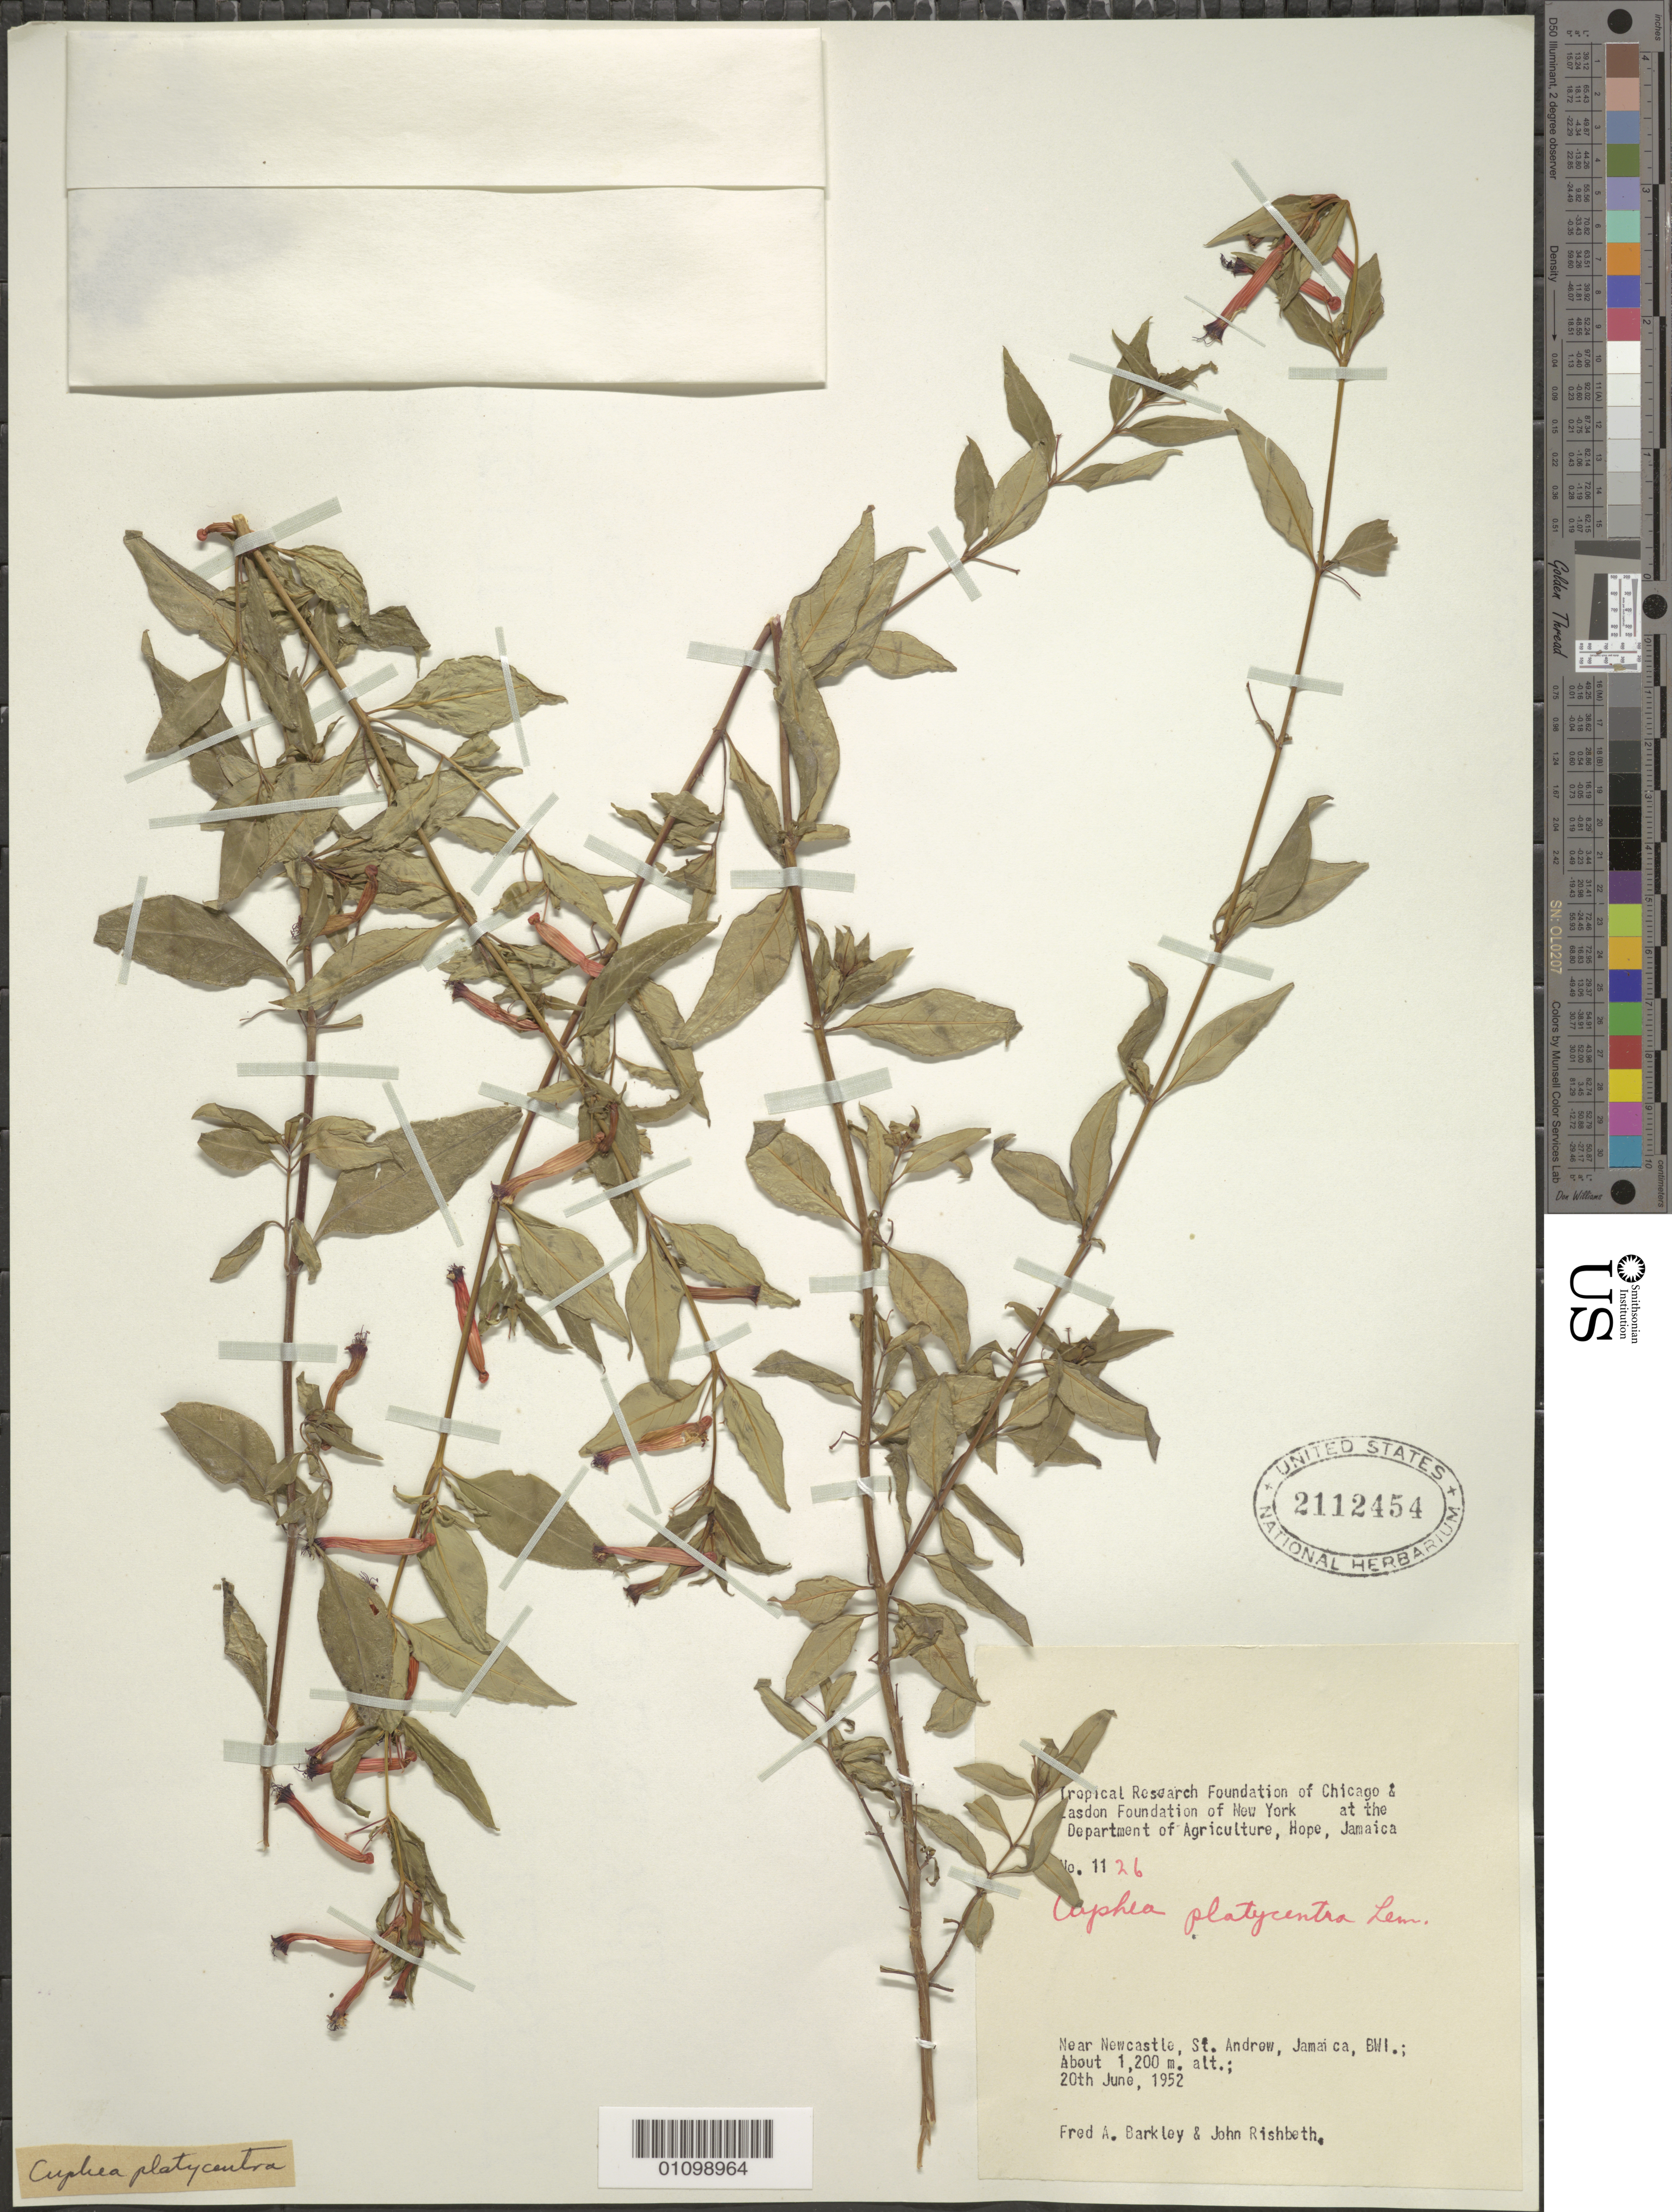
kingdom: Plantae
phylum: Tracheophyta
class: Magnoliopsida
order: Myrtales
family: Lythraceae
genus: Cuphea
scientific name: Cuphea platycentra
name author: Lem.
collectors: F. A. Barkley & J. Rishbeth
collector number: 1126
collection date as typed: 20 Jun 1952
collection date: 1952-06-20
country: Jamaica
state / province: Saint Andrew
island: Jamaica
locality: Near Newcastle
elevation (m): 1200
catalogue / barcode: US 2112454